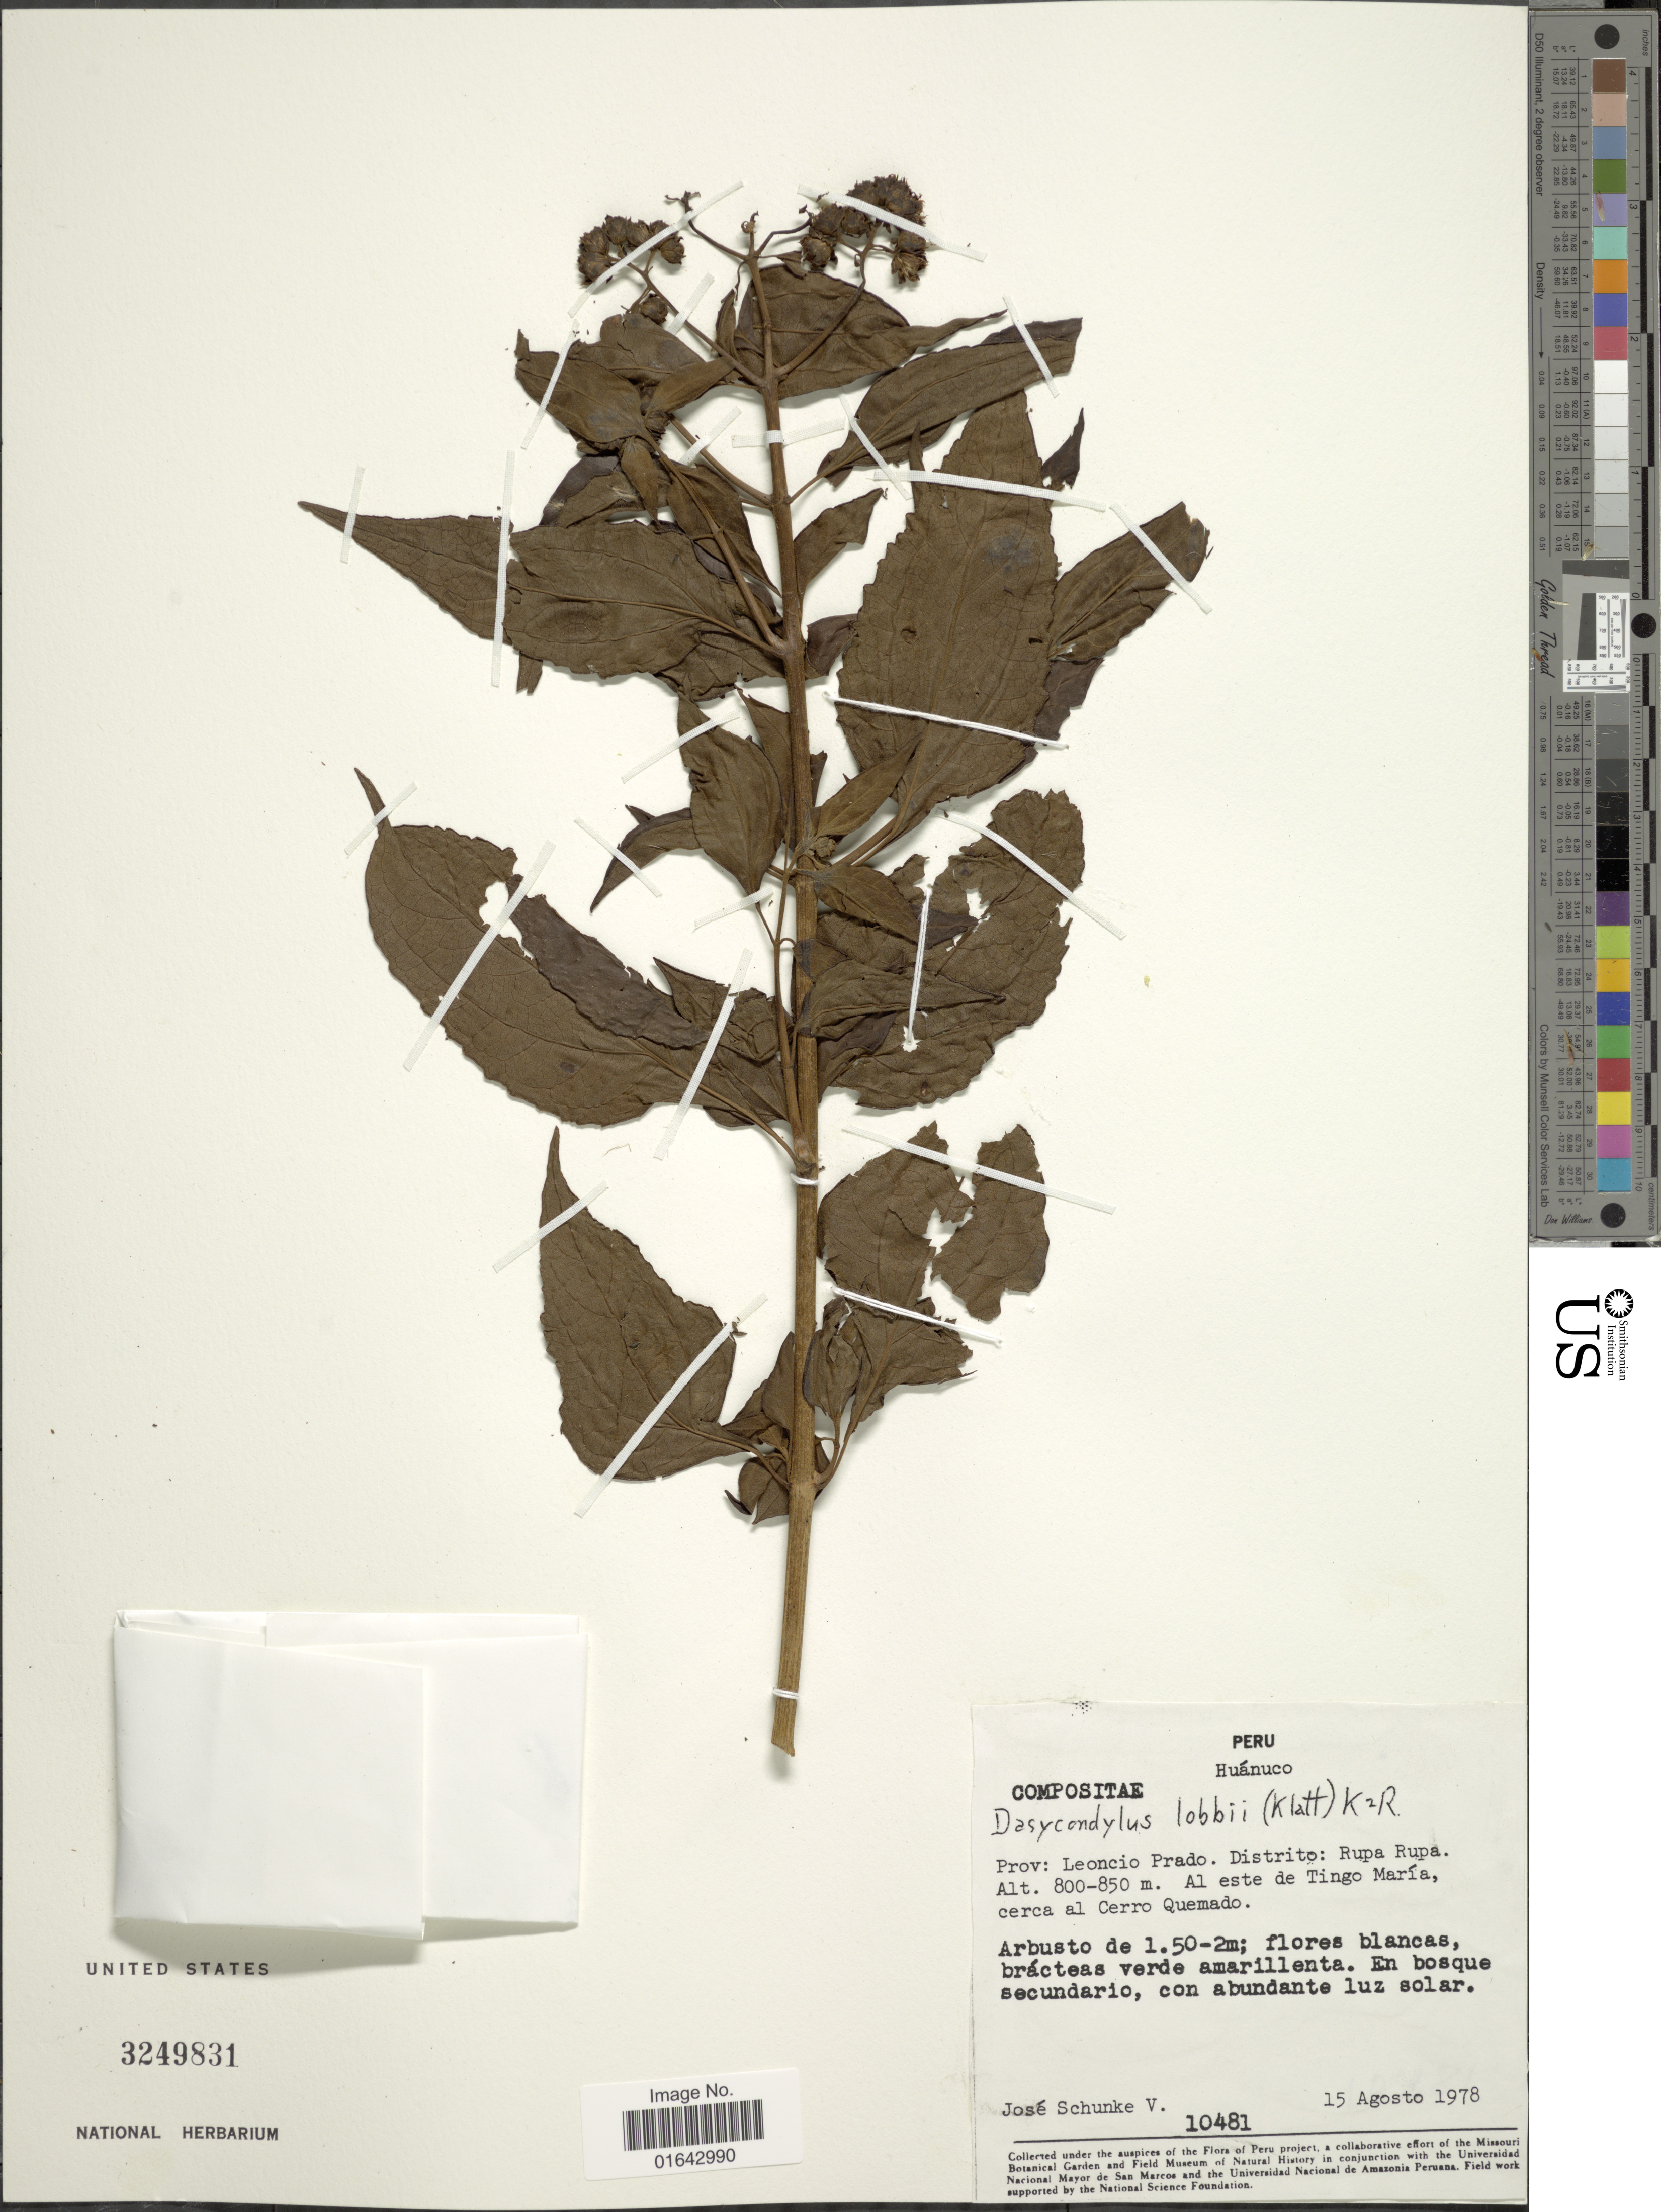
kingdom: Plantae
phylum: Tracheophyta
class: Magnoliopsida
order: Asterales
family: Asteraceae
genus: Dasycondylus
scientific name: Dasycondylus lobbii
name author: (Klatt) R.M. King & H. Rob.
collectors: J. Schunke Vigo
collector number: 10481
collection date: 1978-08-15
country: Peru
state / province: Huánuco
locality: Huánuco. Prov: Leoncio Prado. Distrito: Rupa Rupa. Al este de Tingo María, cerca al Cerro Quemado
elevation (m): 800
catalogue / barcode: US 3249831